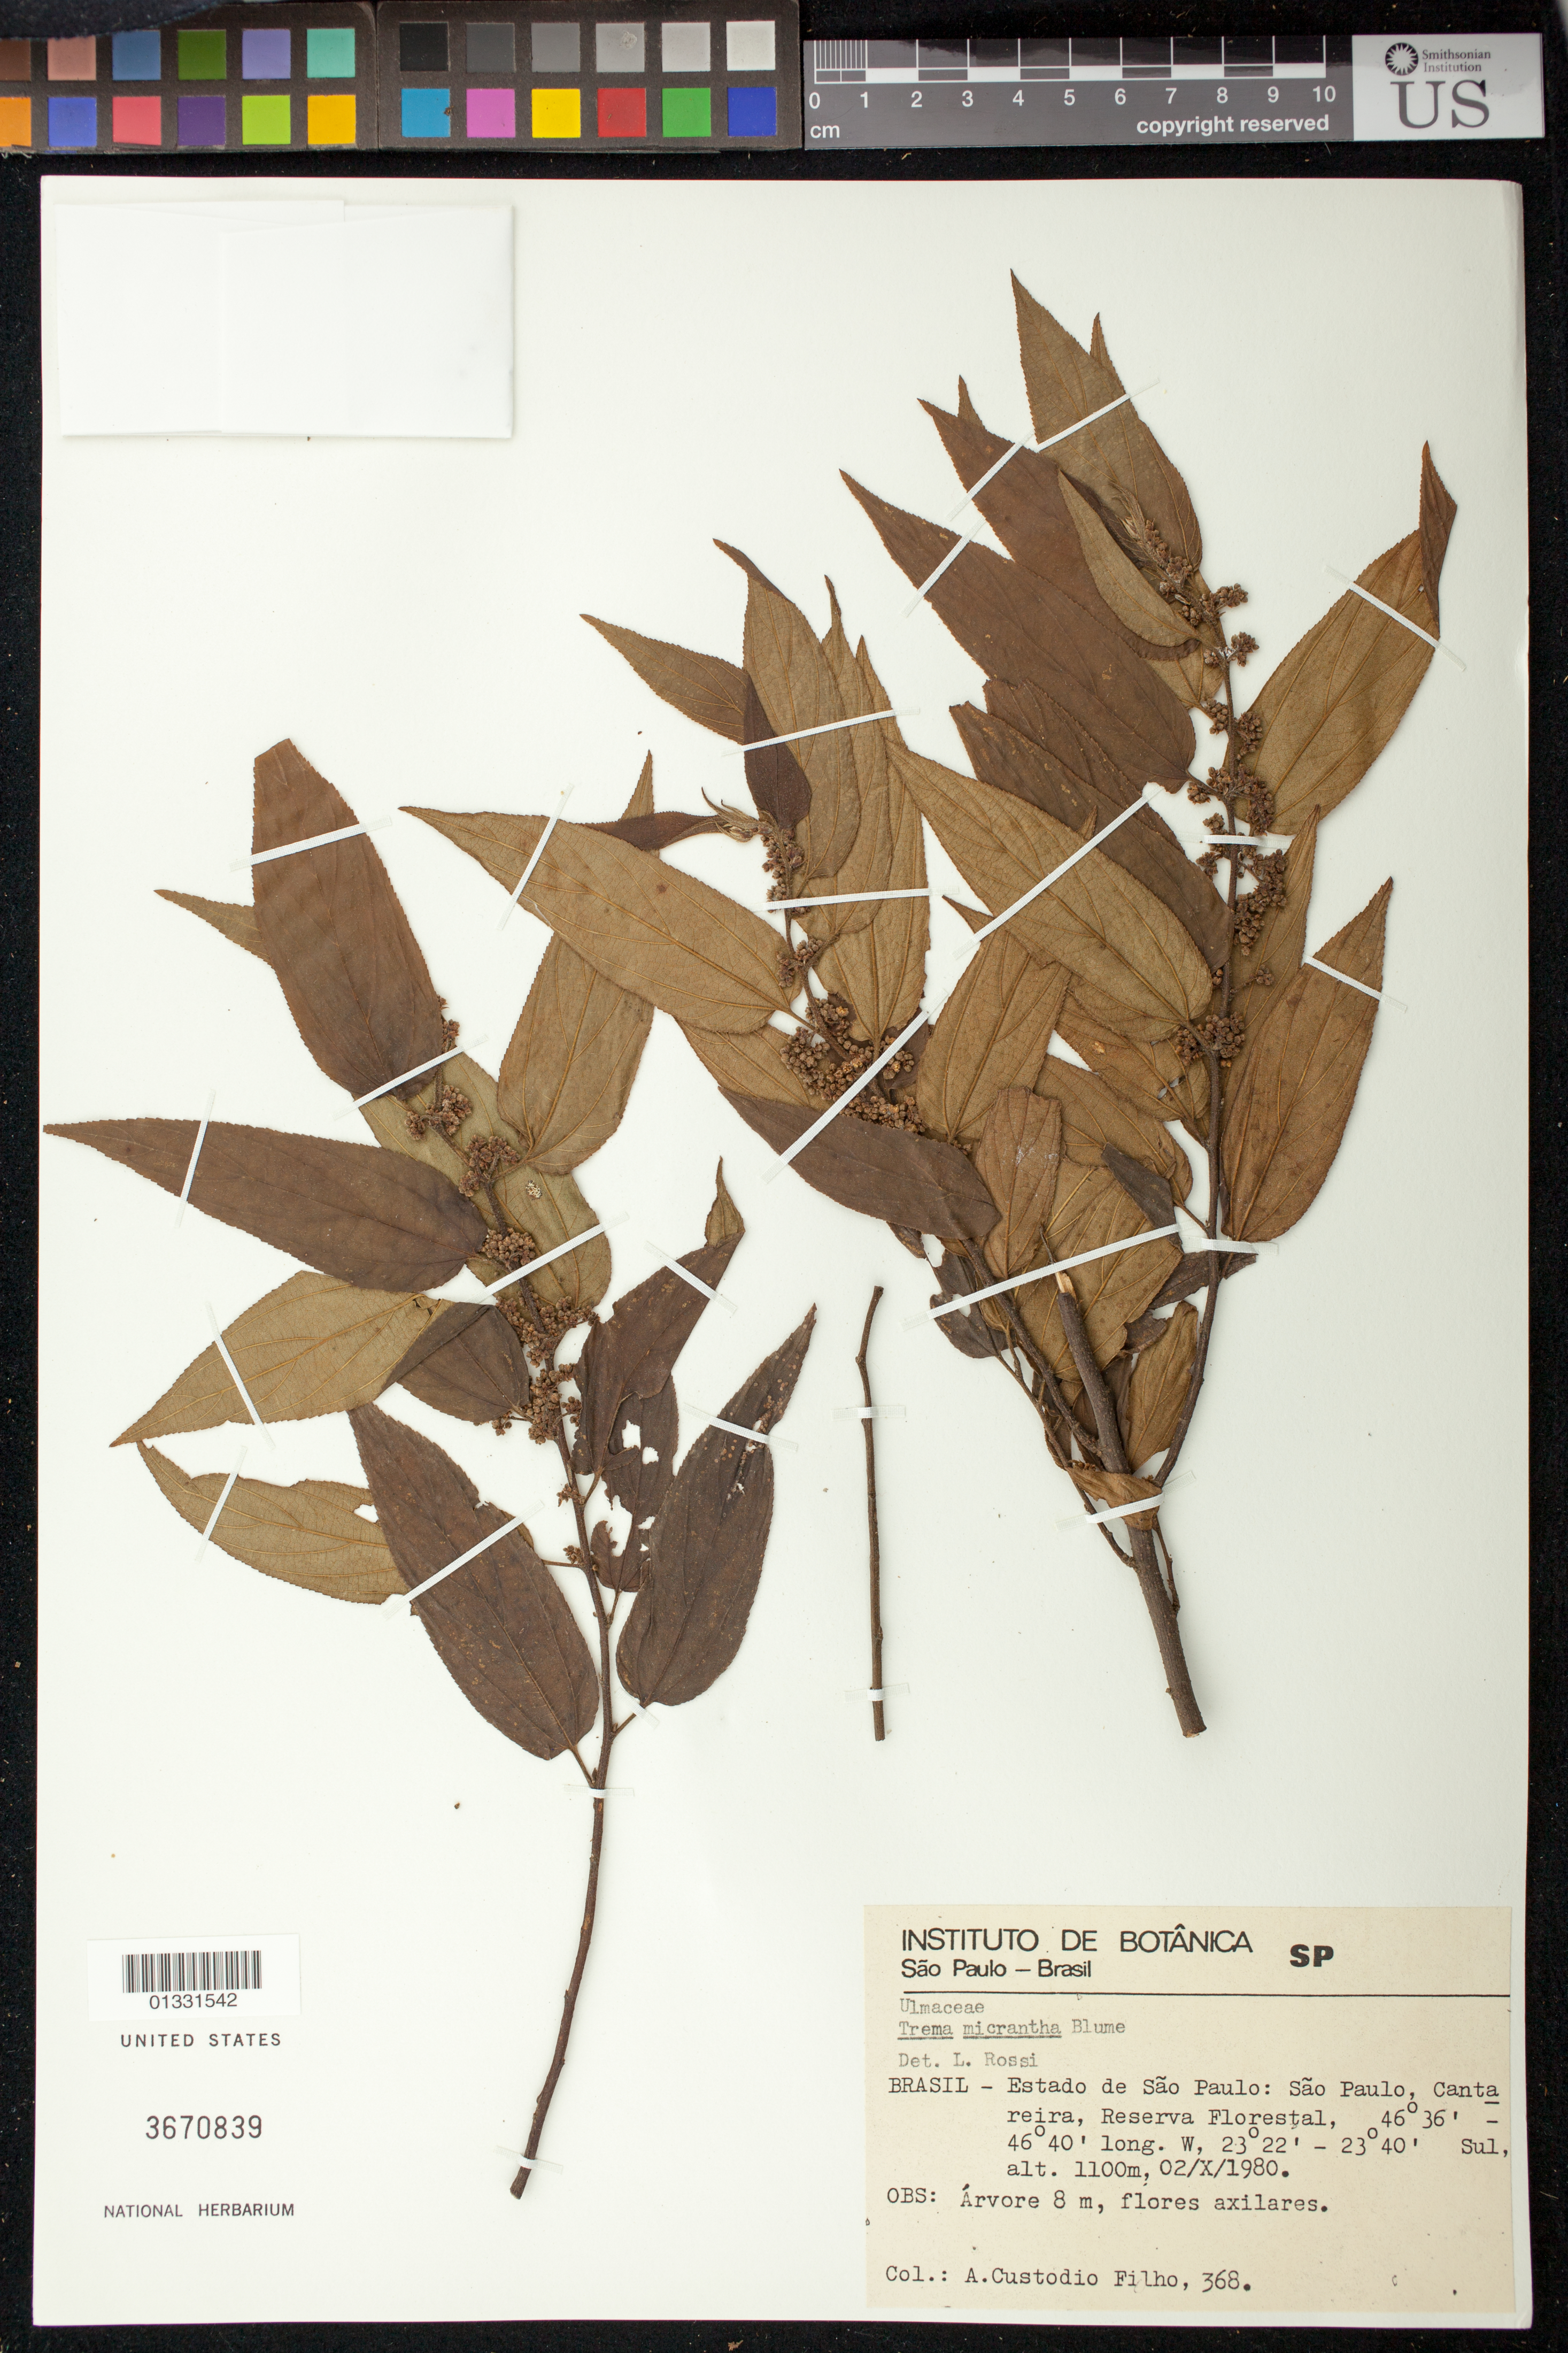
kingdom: Plantae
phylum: Tracheophyta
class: Magnoliopsida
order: Rosales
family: Cannabaceae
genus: Trema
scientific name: Trema micranthum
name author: (L.) Blume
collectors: A. Custodio Filho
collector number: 368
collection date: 1980-10-02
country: Brazil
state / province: São Paulo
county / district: São Paulo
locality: Cantareira, Reserva Florestal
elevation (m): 1100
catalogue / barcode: US 3670839